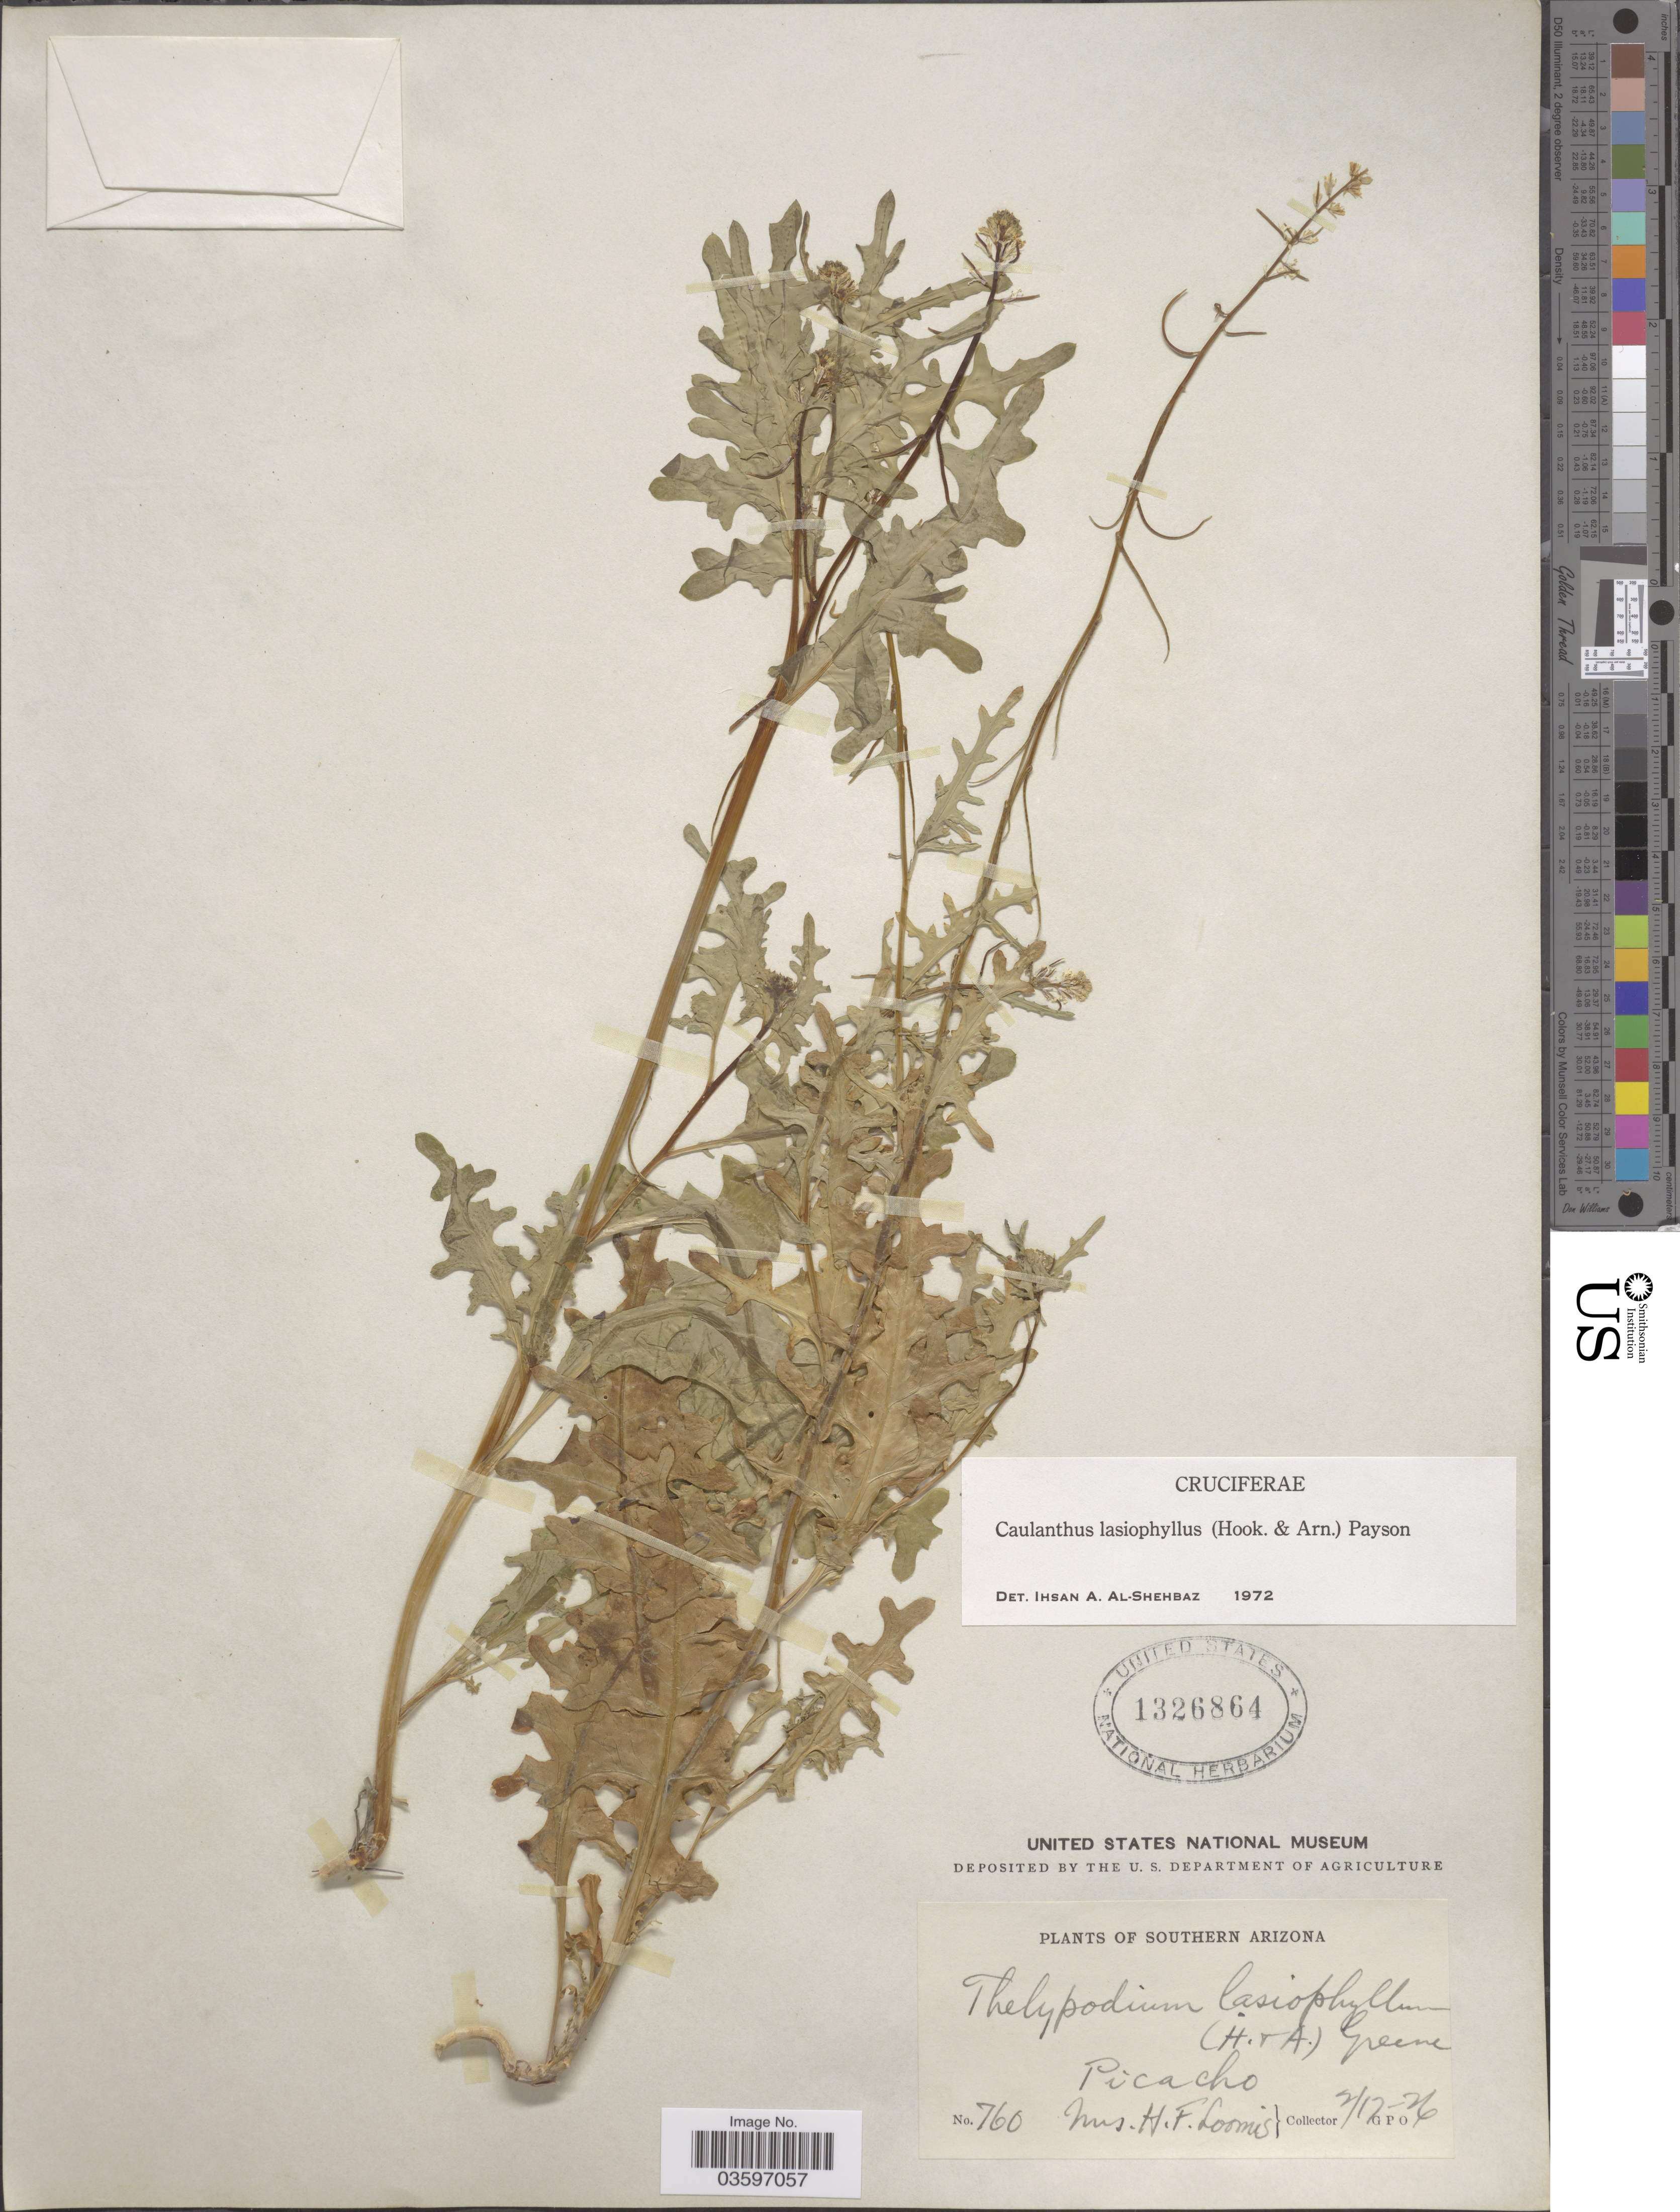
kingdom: Plantae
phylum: Tracheophyta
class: Magnoliopsida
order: Brassicales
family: Brassicaceae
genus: Caulanthus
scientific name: Caulanthus lasiophyllus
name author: (Hook. & Arn.) Payson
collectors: H. F. Loomis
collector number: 760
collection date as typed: Transcribed d/m/y: 17/2/26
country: United States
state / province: Arizona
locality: Southern Arizona. Picacho.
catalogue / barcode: US 1326864